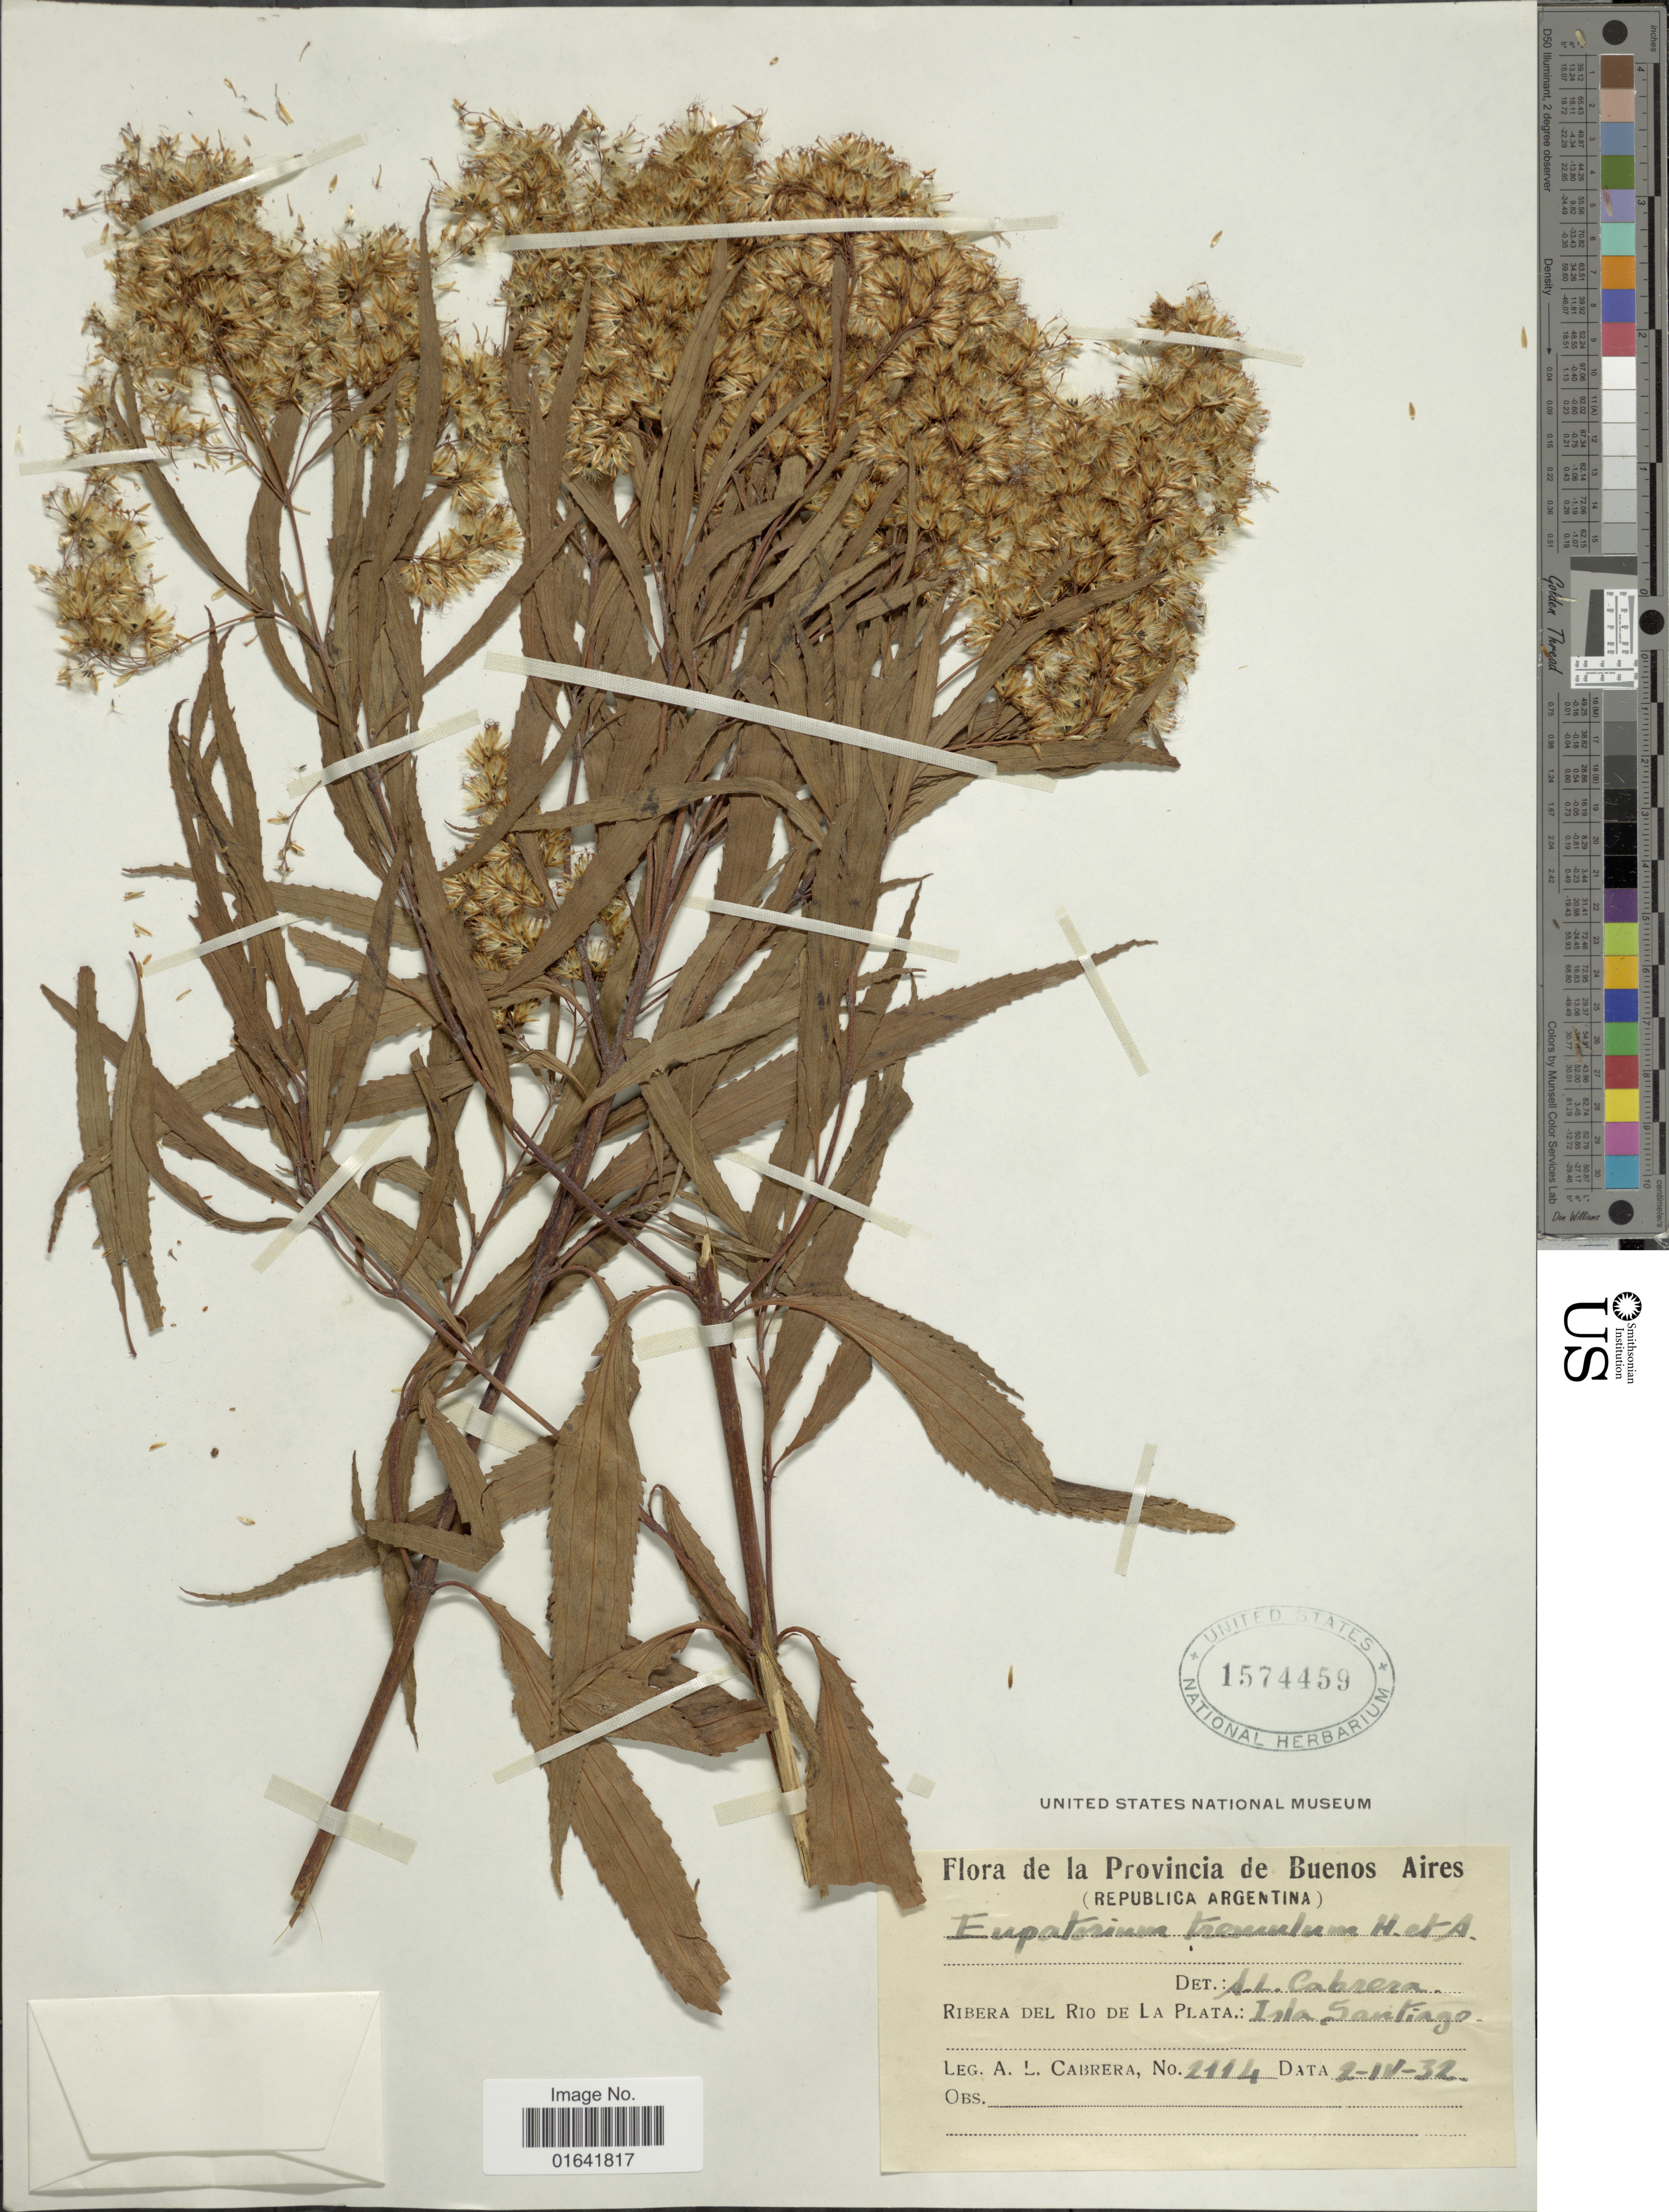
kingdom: Plantae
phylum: Tracheophyta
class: Magnoliopsida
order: Asterales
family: Asteraceae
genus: Raulinoreitzia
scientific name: Raulinoreitzia tremula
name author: (Hook. & Arn.) R.M. King & H. Rob.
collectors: A. L. Cabrera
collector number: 2114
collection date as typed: Transcribed d/m/y: 2/4/32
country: Argentina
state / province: Buenos Aires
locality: Ribera del Rio de La Plata.: Isla Santiago.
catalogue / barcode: US 1574459